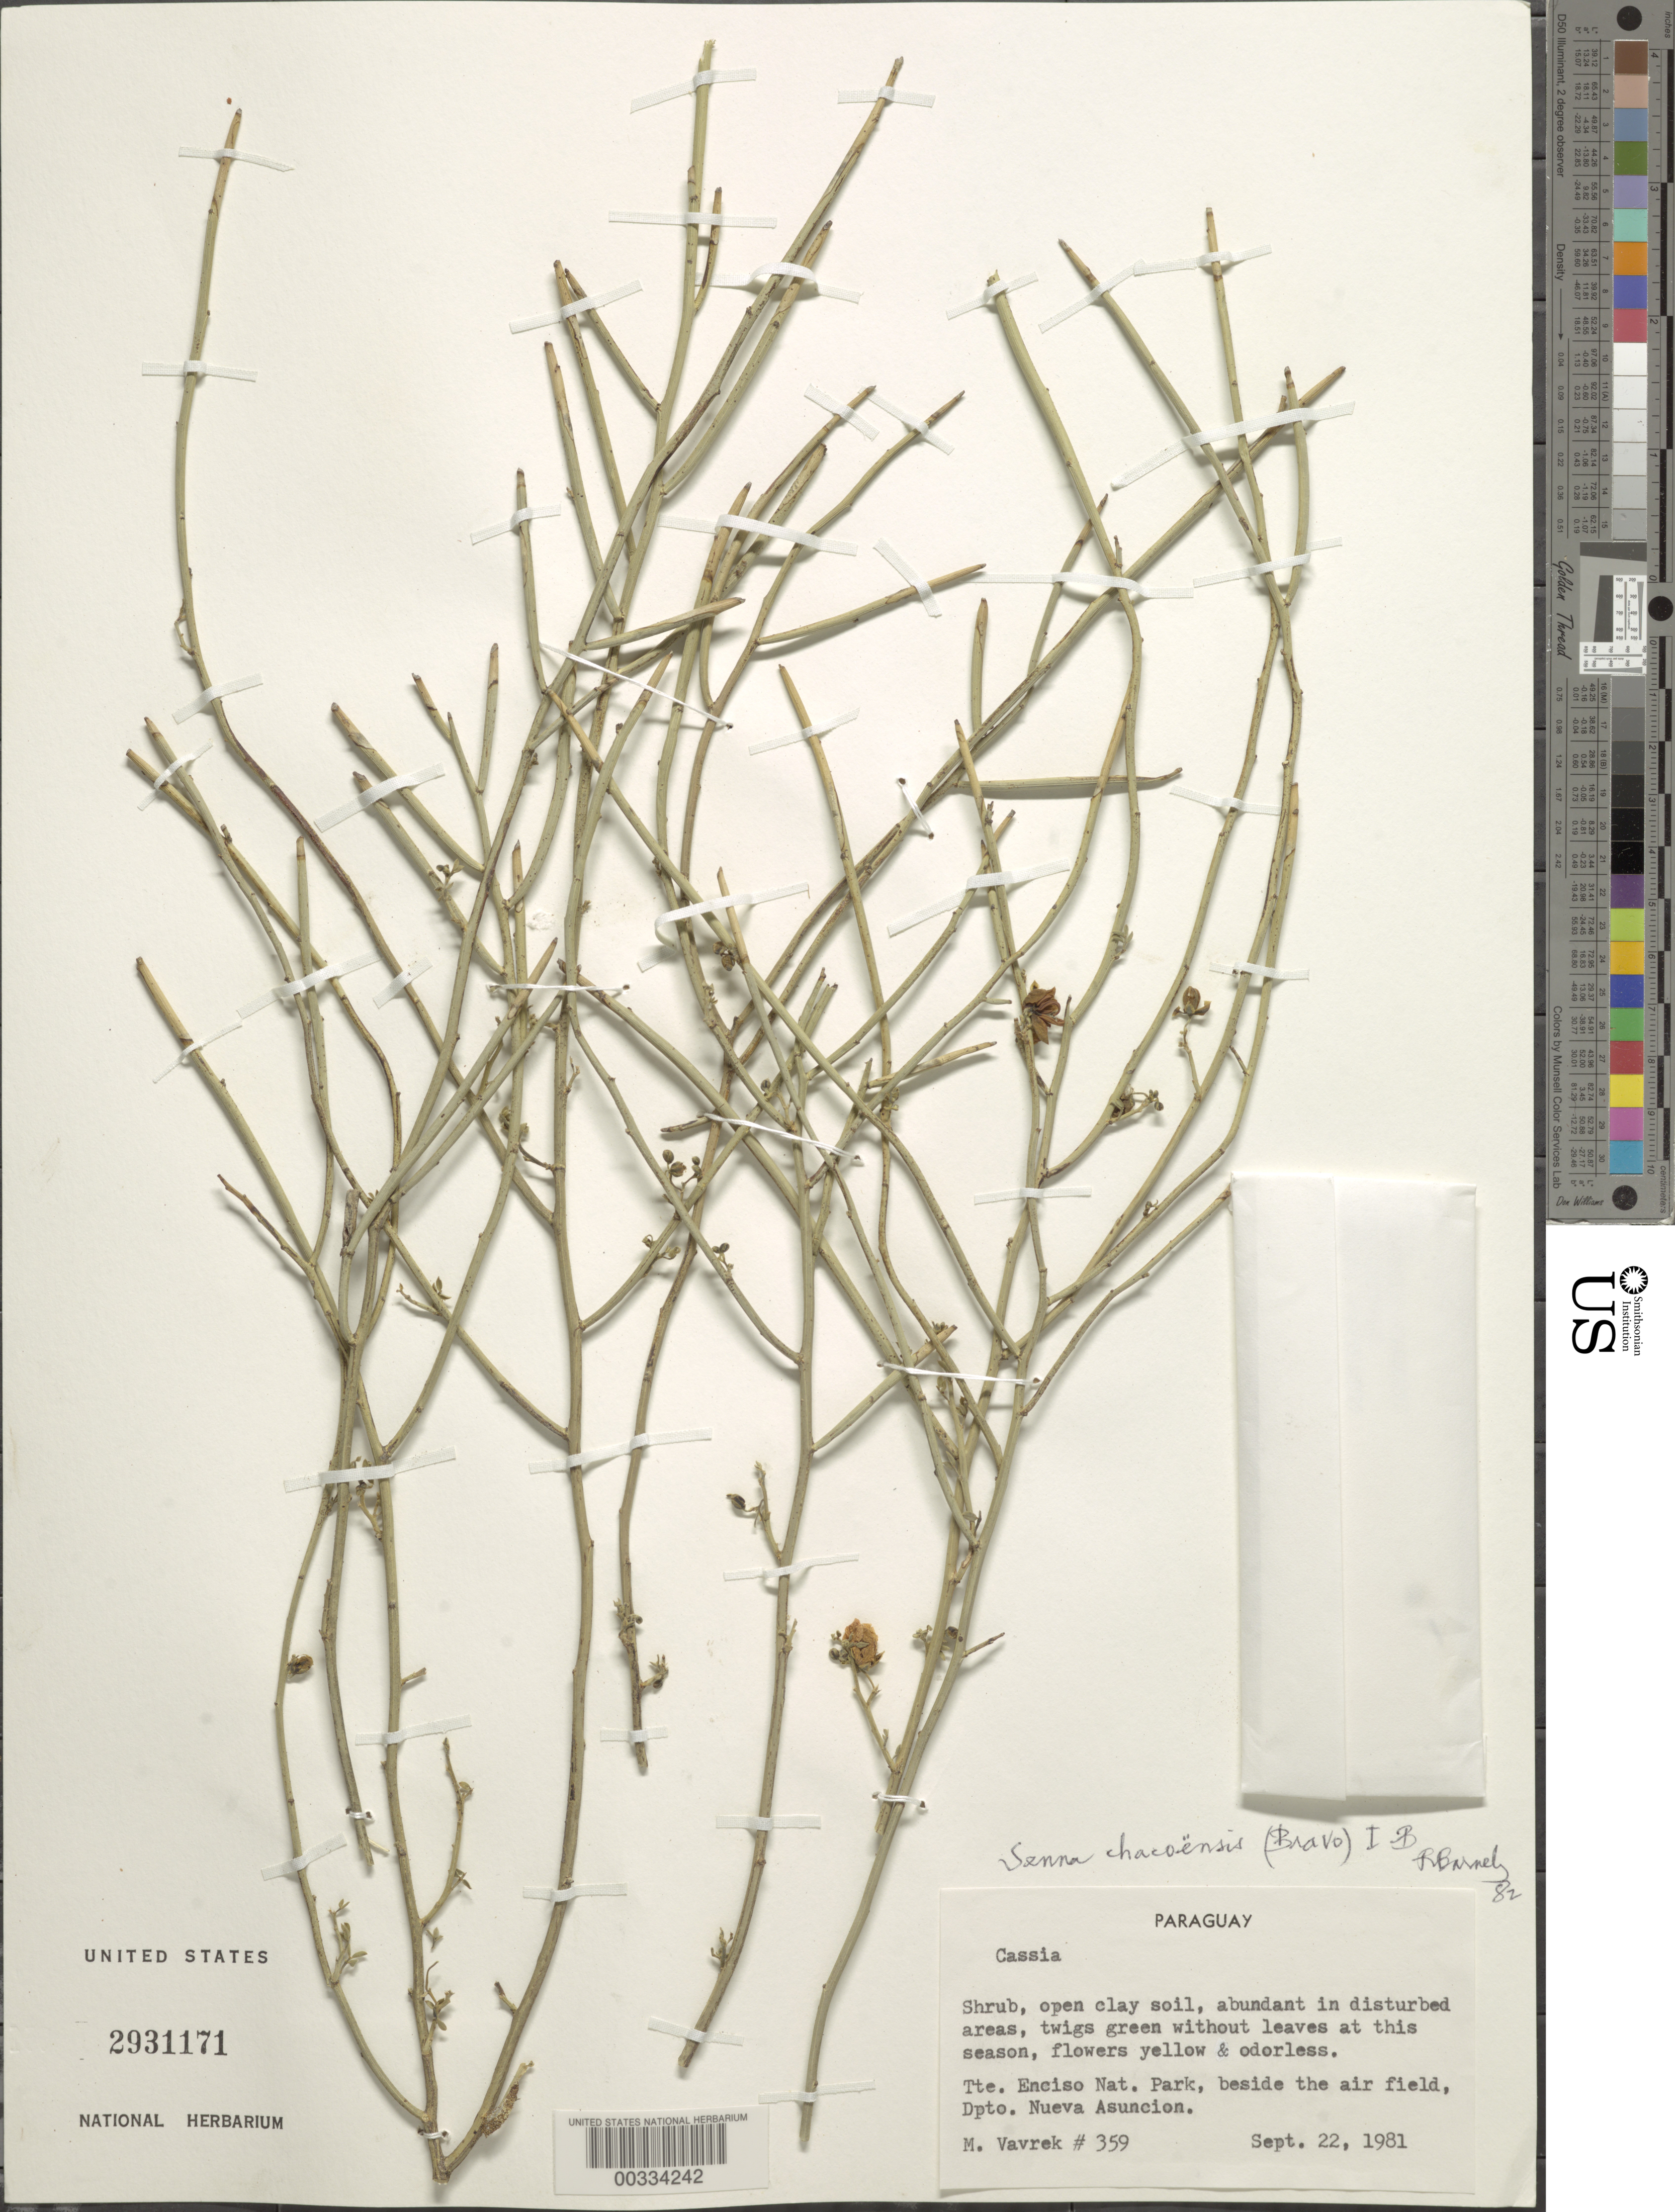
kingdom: Plantae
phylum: Tracheophyta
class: Magnoliopsida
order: Fabales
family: Fabaceae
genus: Senna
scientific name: Senna chacoensis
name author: (L. Bravo) H.S. Irwin & Barneby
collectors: M. Vavrek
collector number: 359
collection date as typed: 22 Sep 1981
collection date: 1981-09-22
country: Paraguay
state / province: Boquerón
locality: Nueva asuncion dept., tte. enciso nat. park, beside the air field. [former nueva asunción dept. is now n part of boquerón dept.]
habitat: Open clay soil; disturbed areas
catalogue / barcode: US 2931171